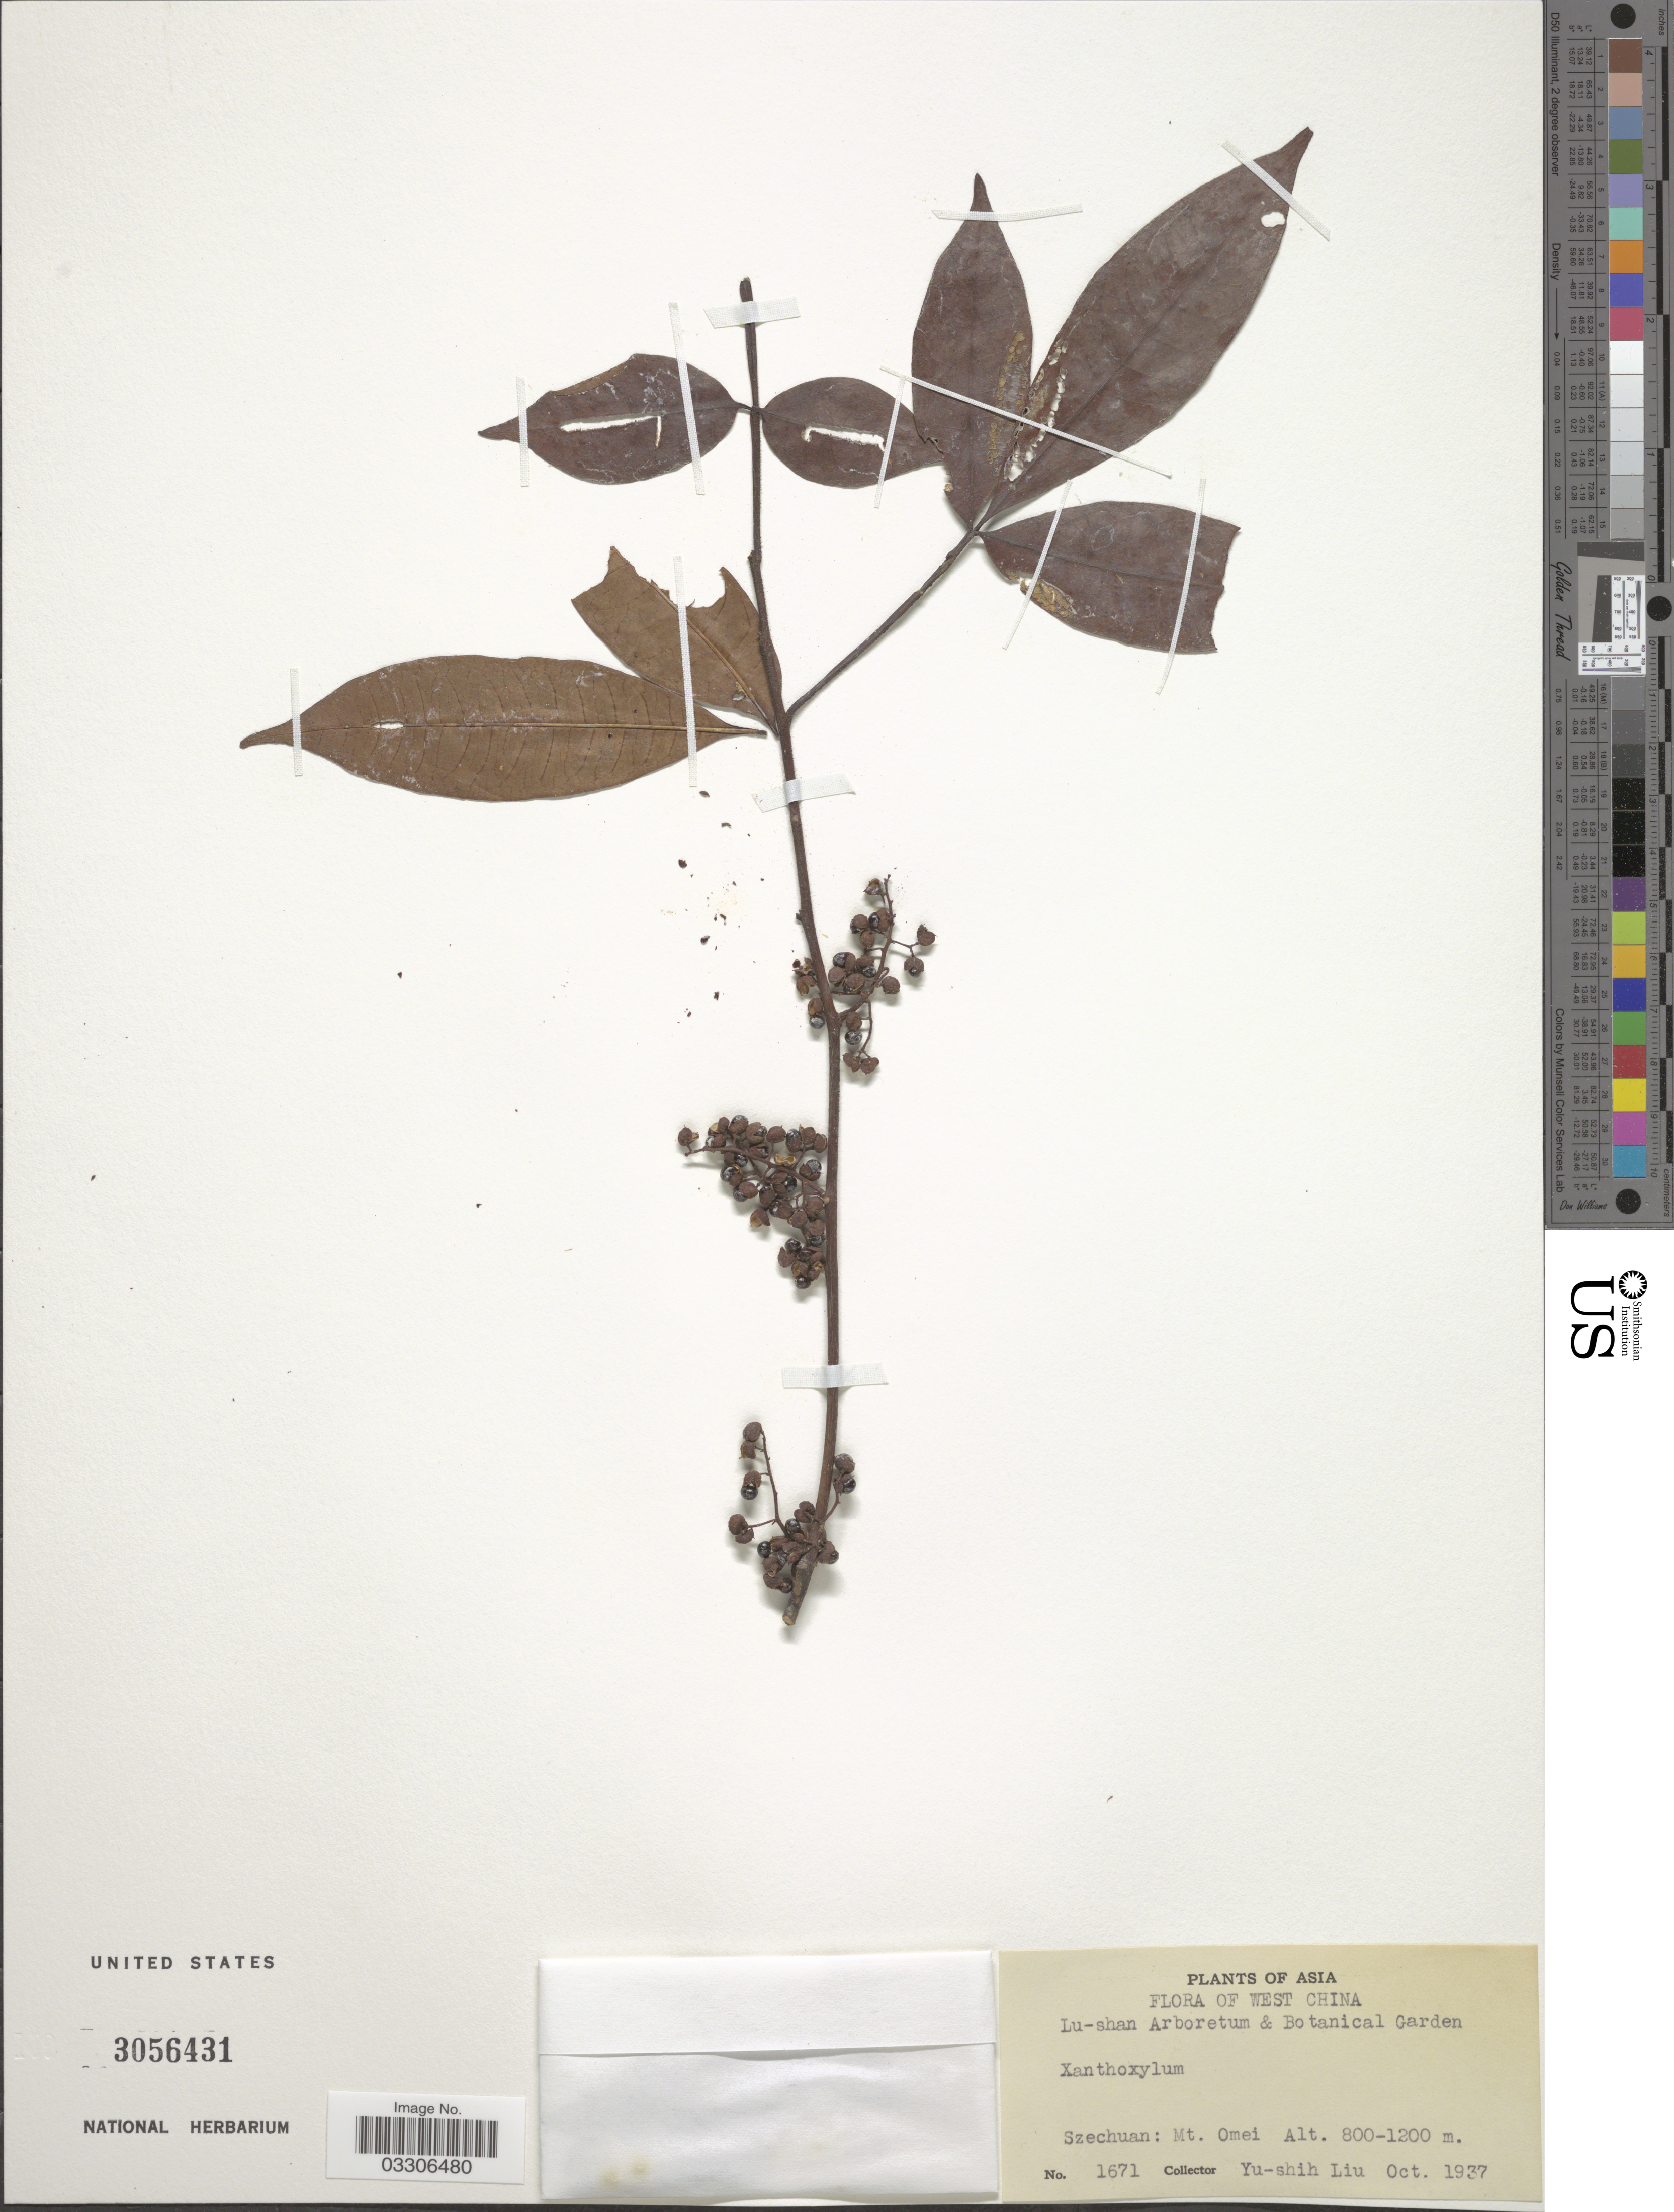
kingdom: Plantae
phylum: Tracheophyta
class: Magnoliopsida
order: Sapindales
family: Rutaceae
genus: Zanthoxylum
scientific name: Zanthoxylum sp.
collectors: Y.-S. Liu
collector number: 1671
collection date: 1937-10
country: China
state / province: Sichuan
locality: Asia. West China. Szechuan: Mt. Omei.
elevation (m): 800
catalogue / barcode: US 3056431